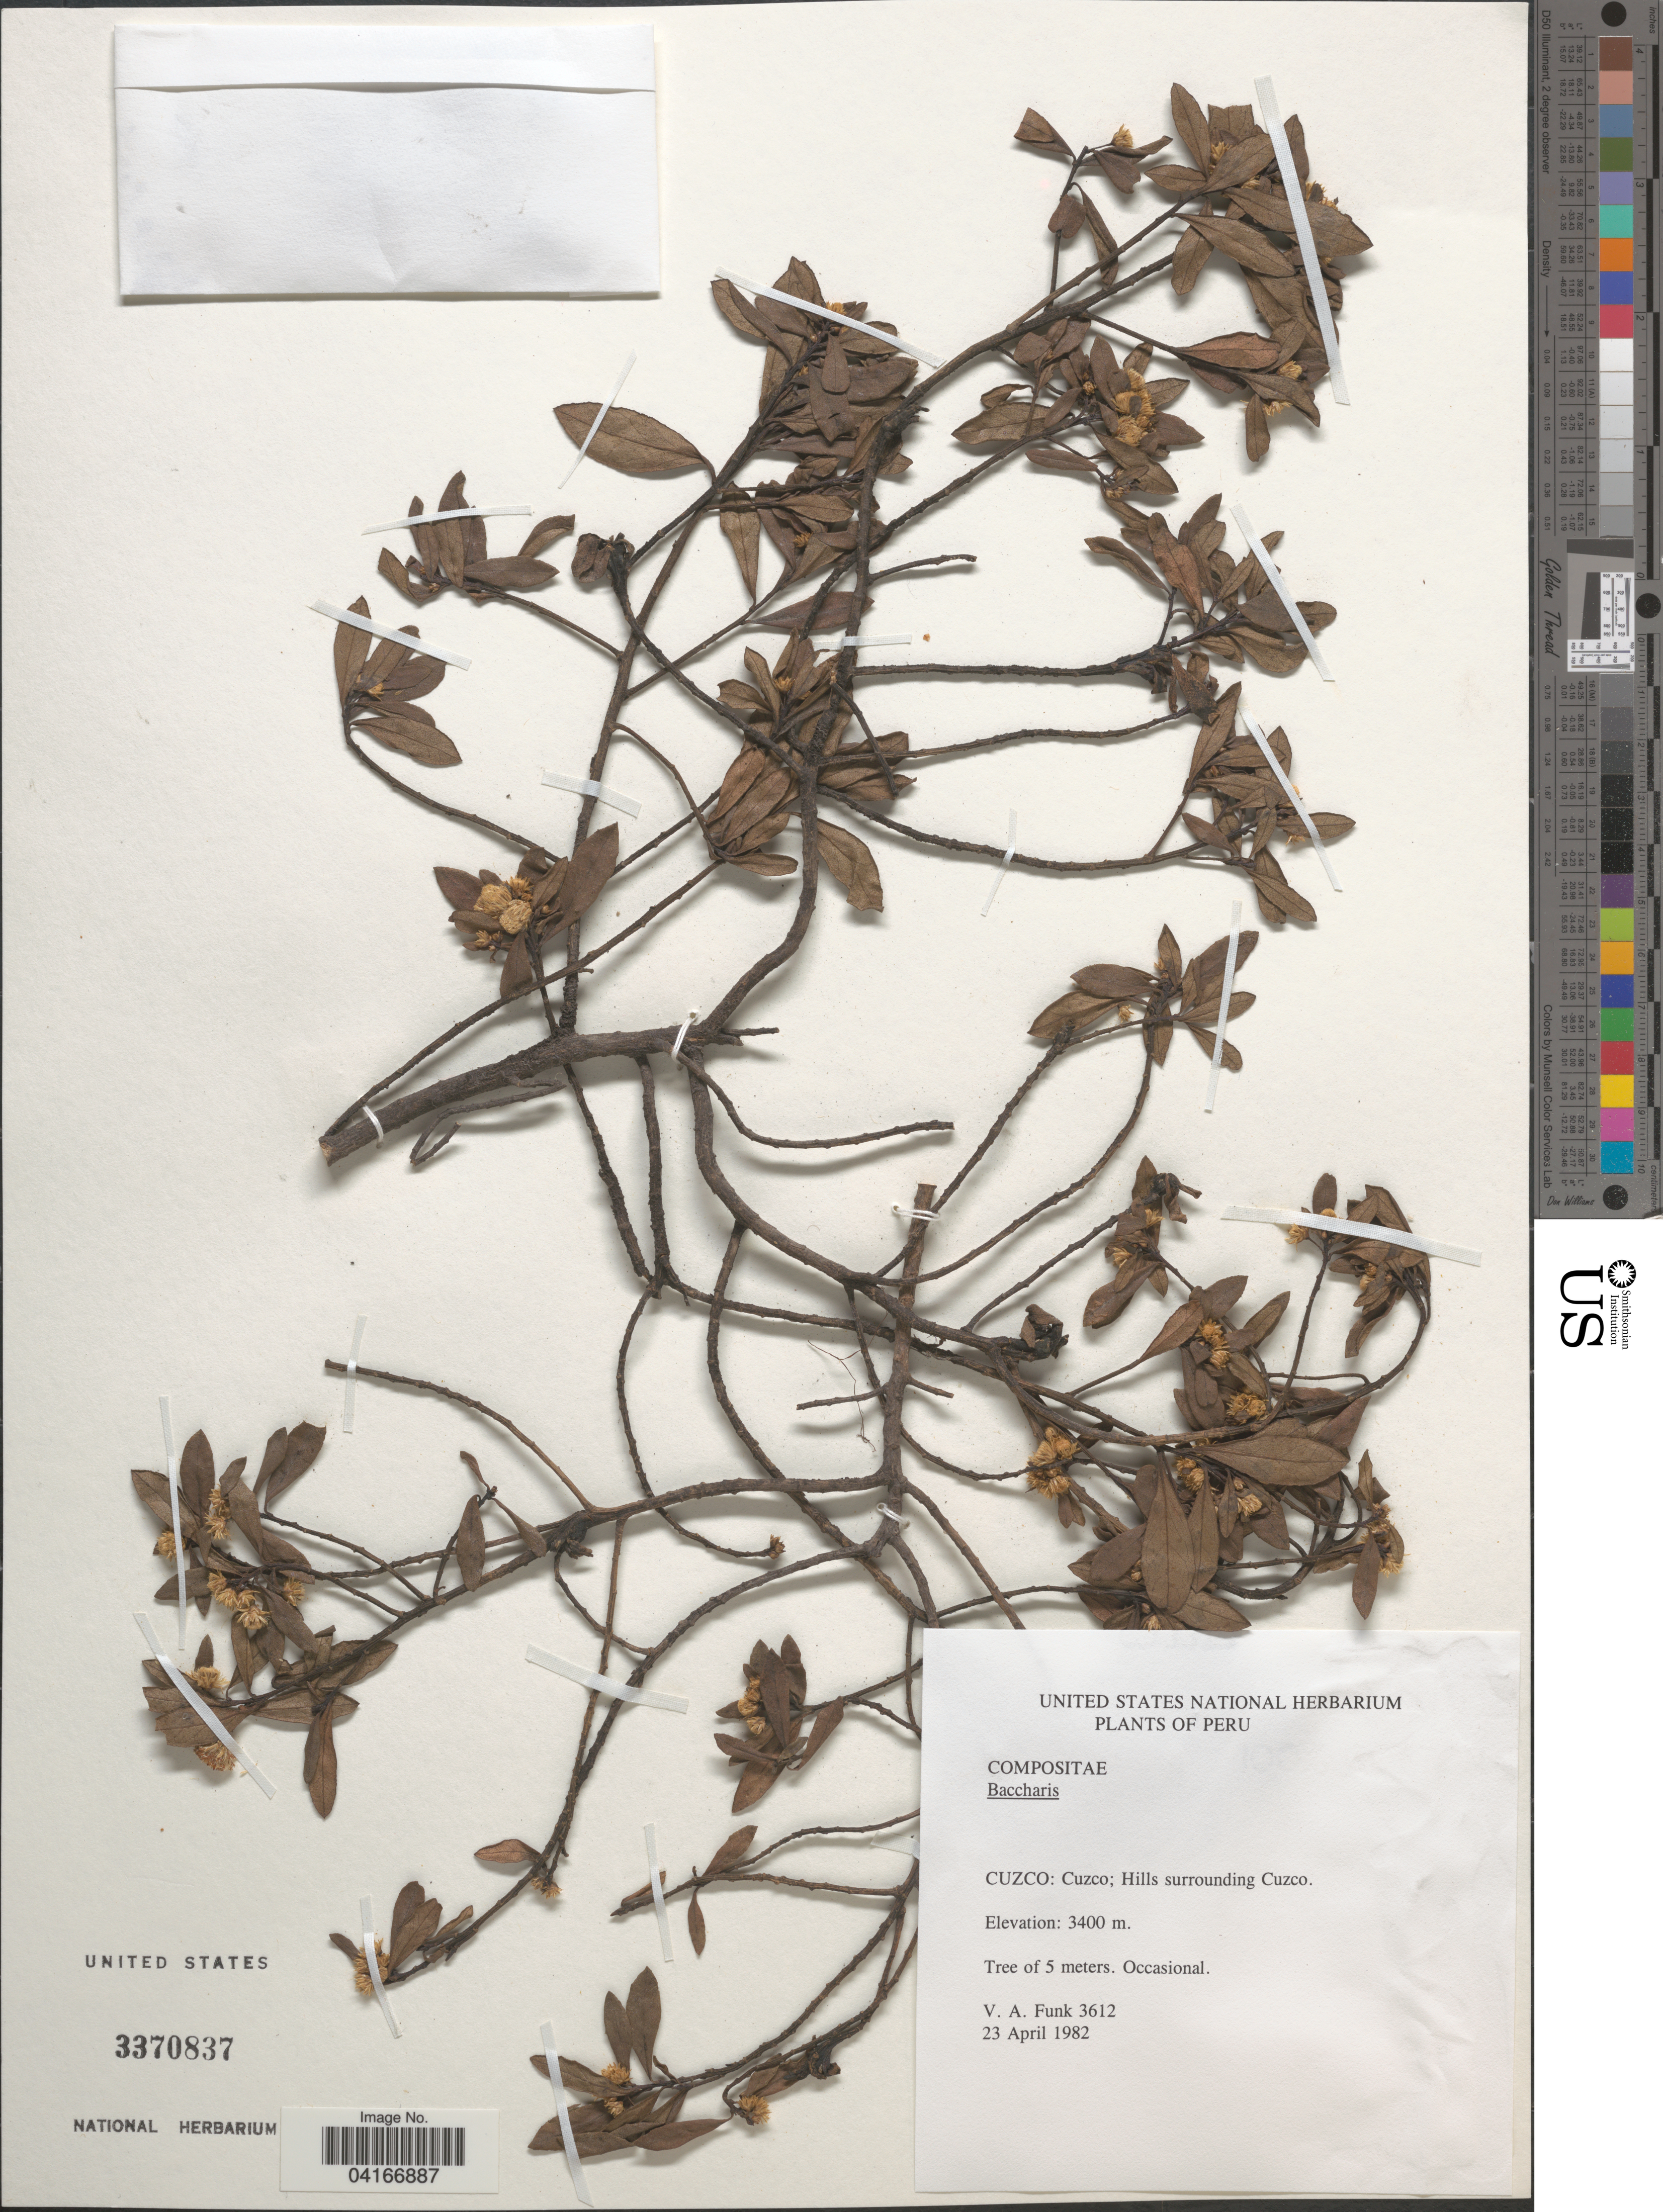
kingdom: Plantae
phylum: Tracheophyta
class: Magnoliopsida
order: Asterales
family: Asteraceae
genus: Baccharis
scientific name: Baccharis sp.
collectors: V. Funk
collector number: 3612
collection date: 1982-04-23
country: Peru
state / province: Cusco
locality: Cuzco; Hills surrounding Cuzco.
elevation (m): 3400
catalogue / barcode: US 3370837